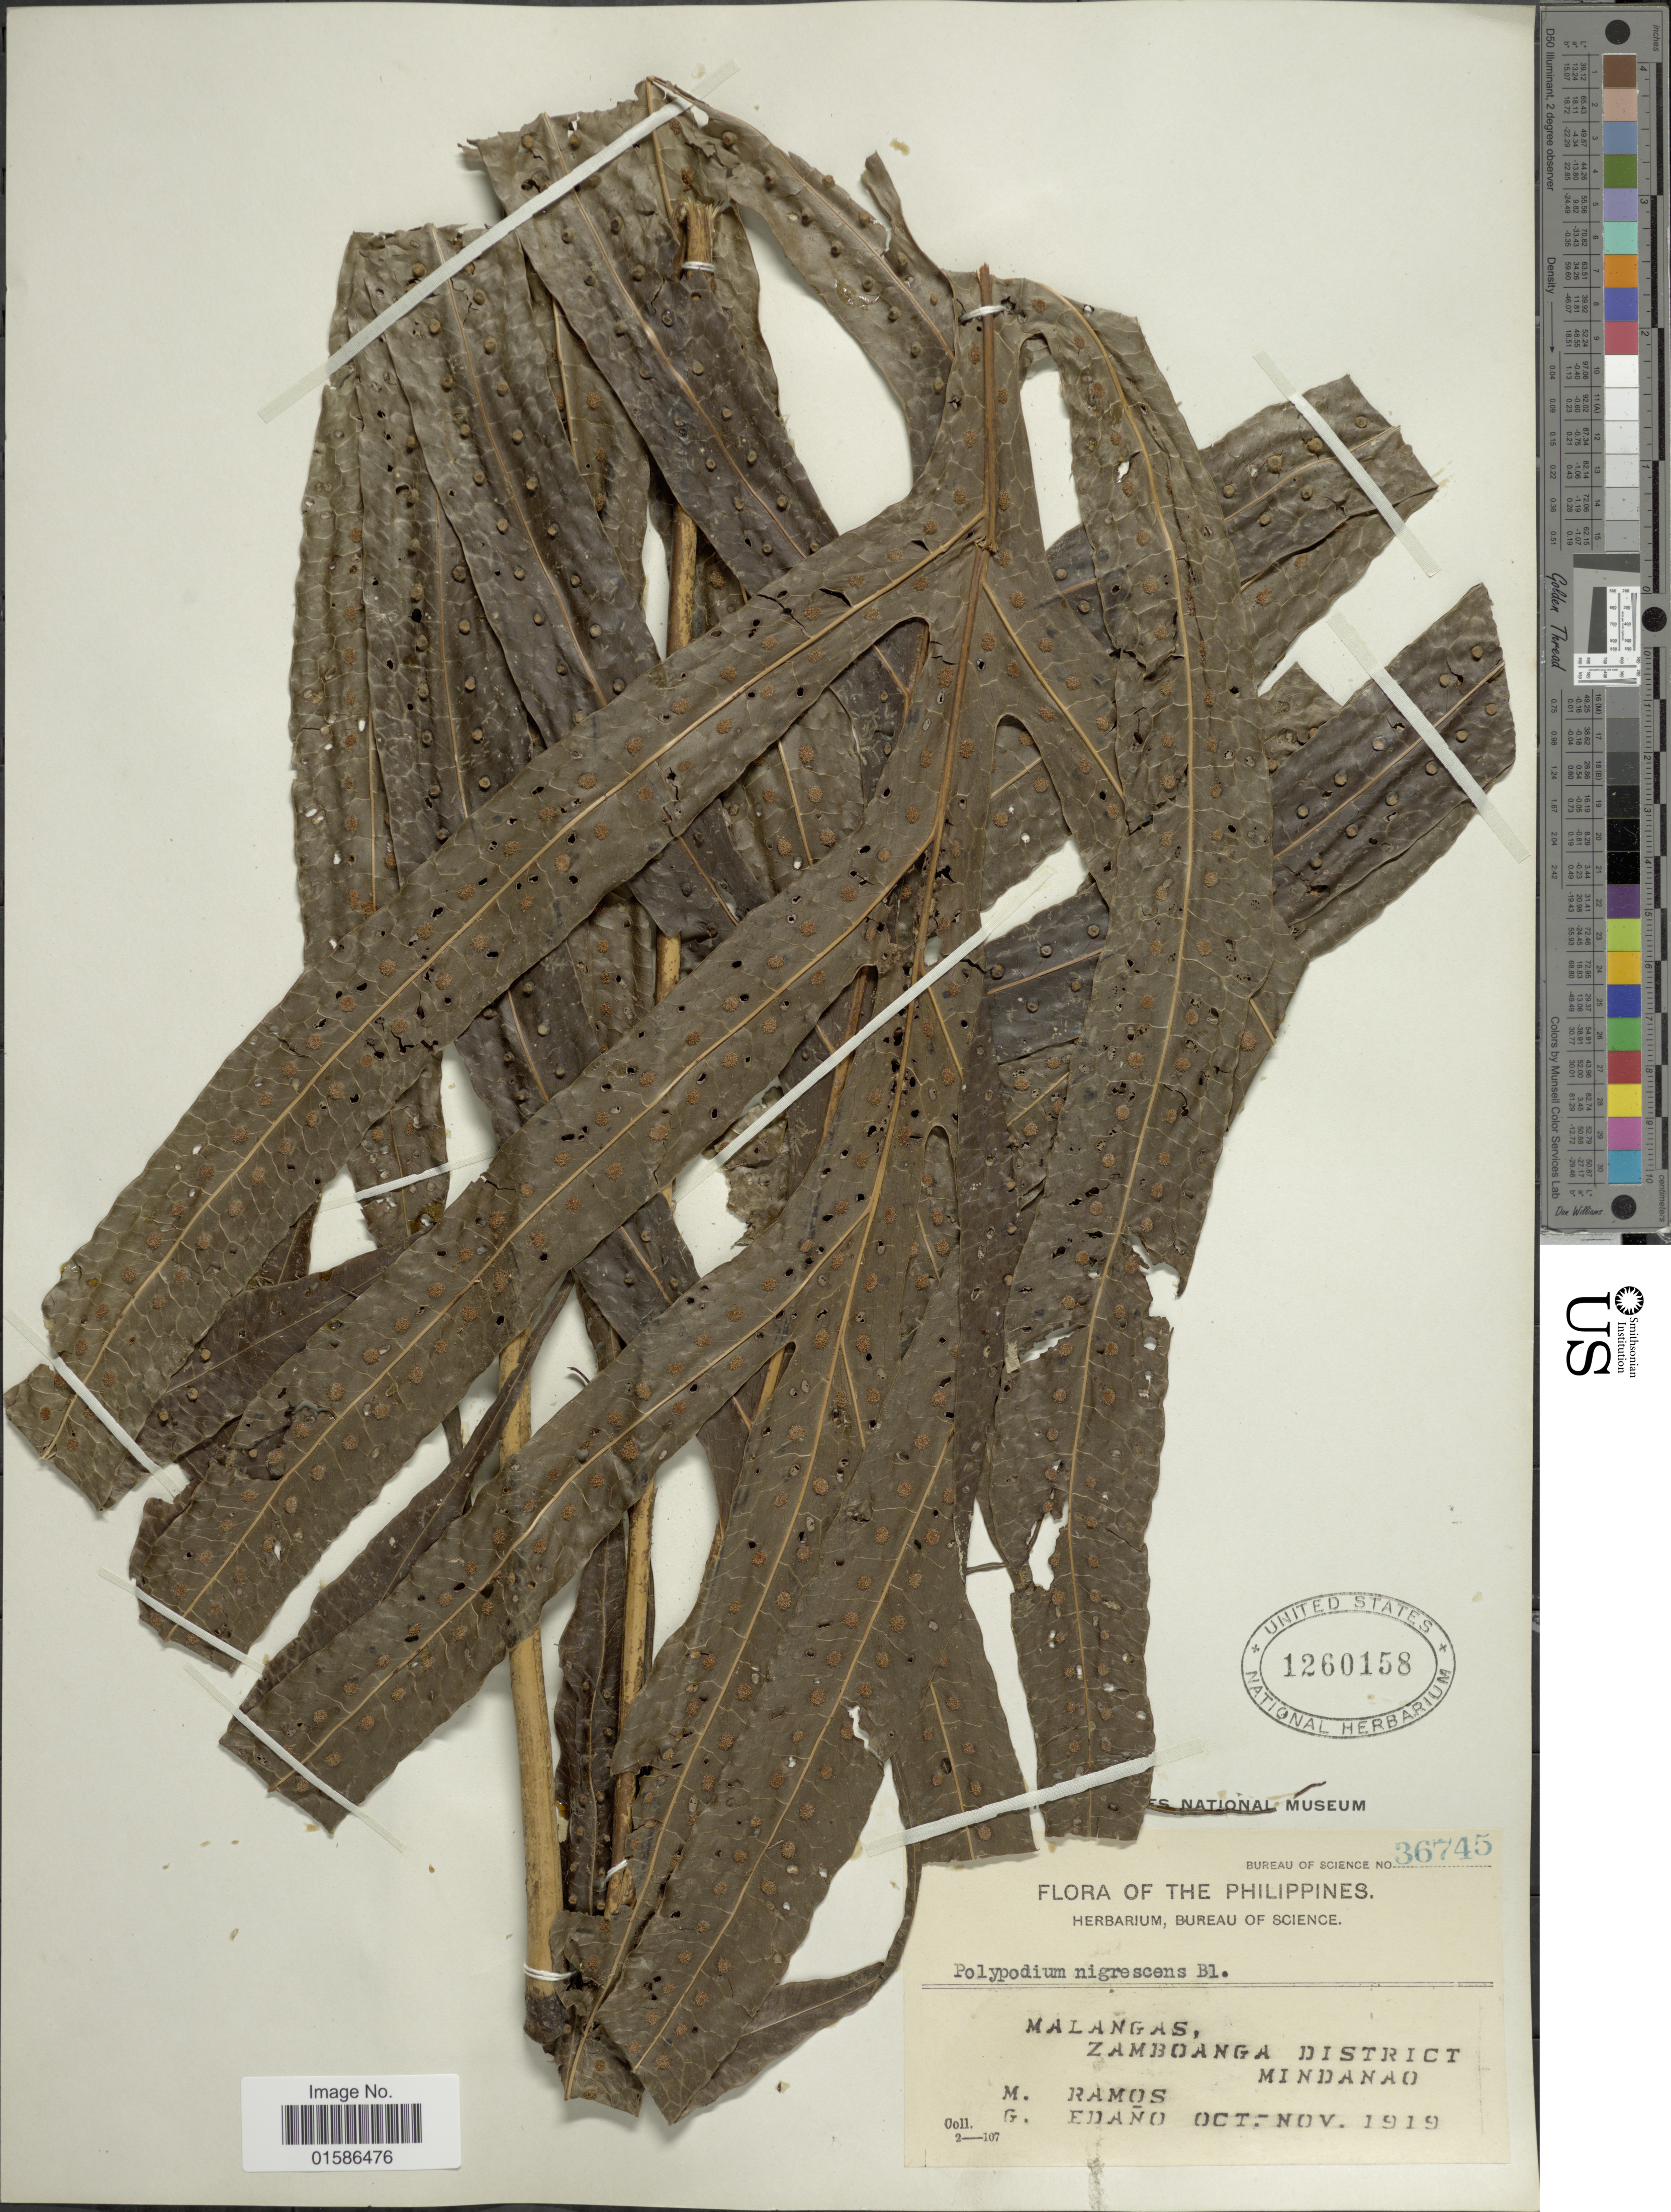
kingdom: Plantae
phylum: Tracheophyta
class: Polypodiopsida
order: Polypodiales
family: Polypodiaceae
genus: Microsorum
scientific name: Microsorum membranifolium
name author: (R. Br.) Ching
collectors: M. Ramos & G. Edaño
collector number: Bureau of Science 36745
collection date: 1919-10/1919-11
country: Philippines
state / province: Zamboanga Peninsula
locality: Malangas, Zamboanga District, Mindanao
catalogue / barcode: US 1260158